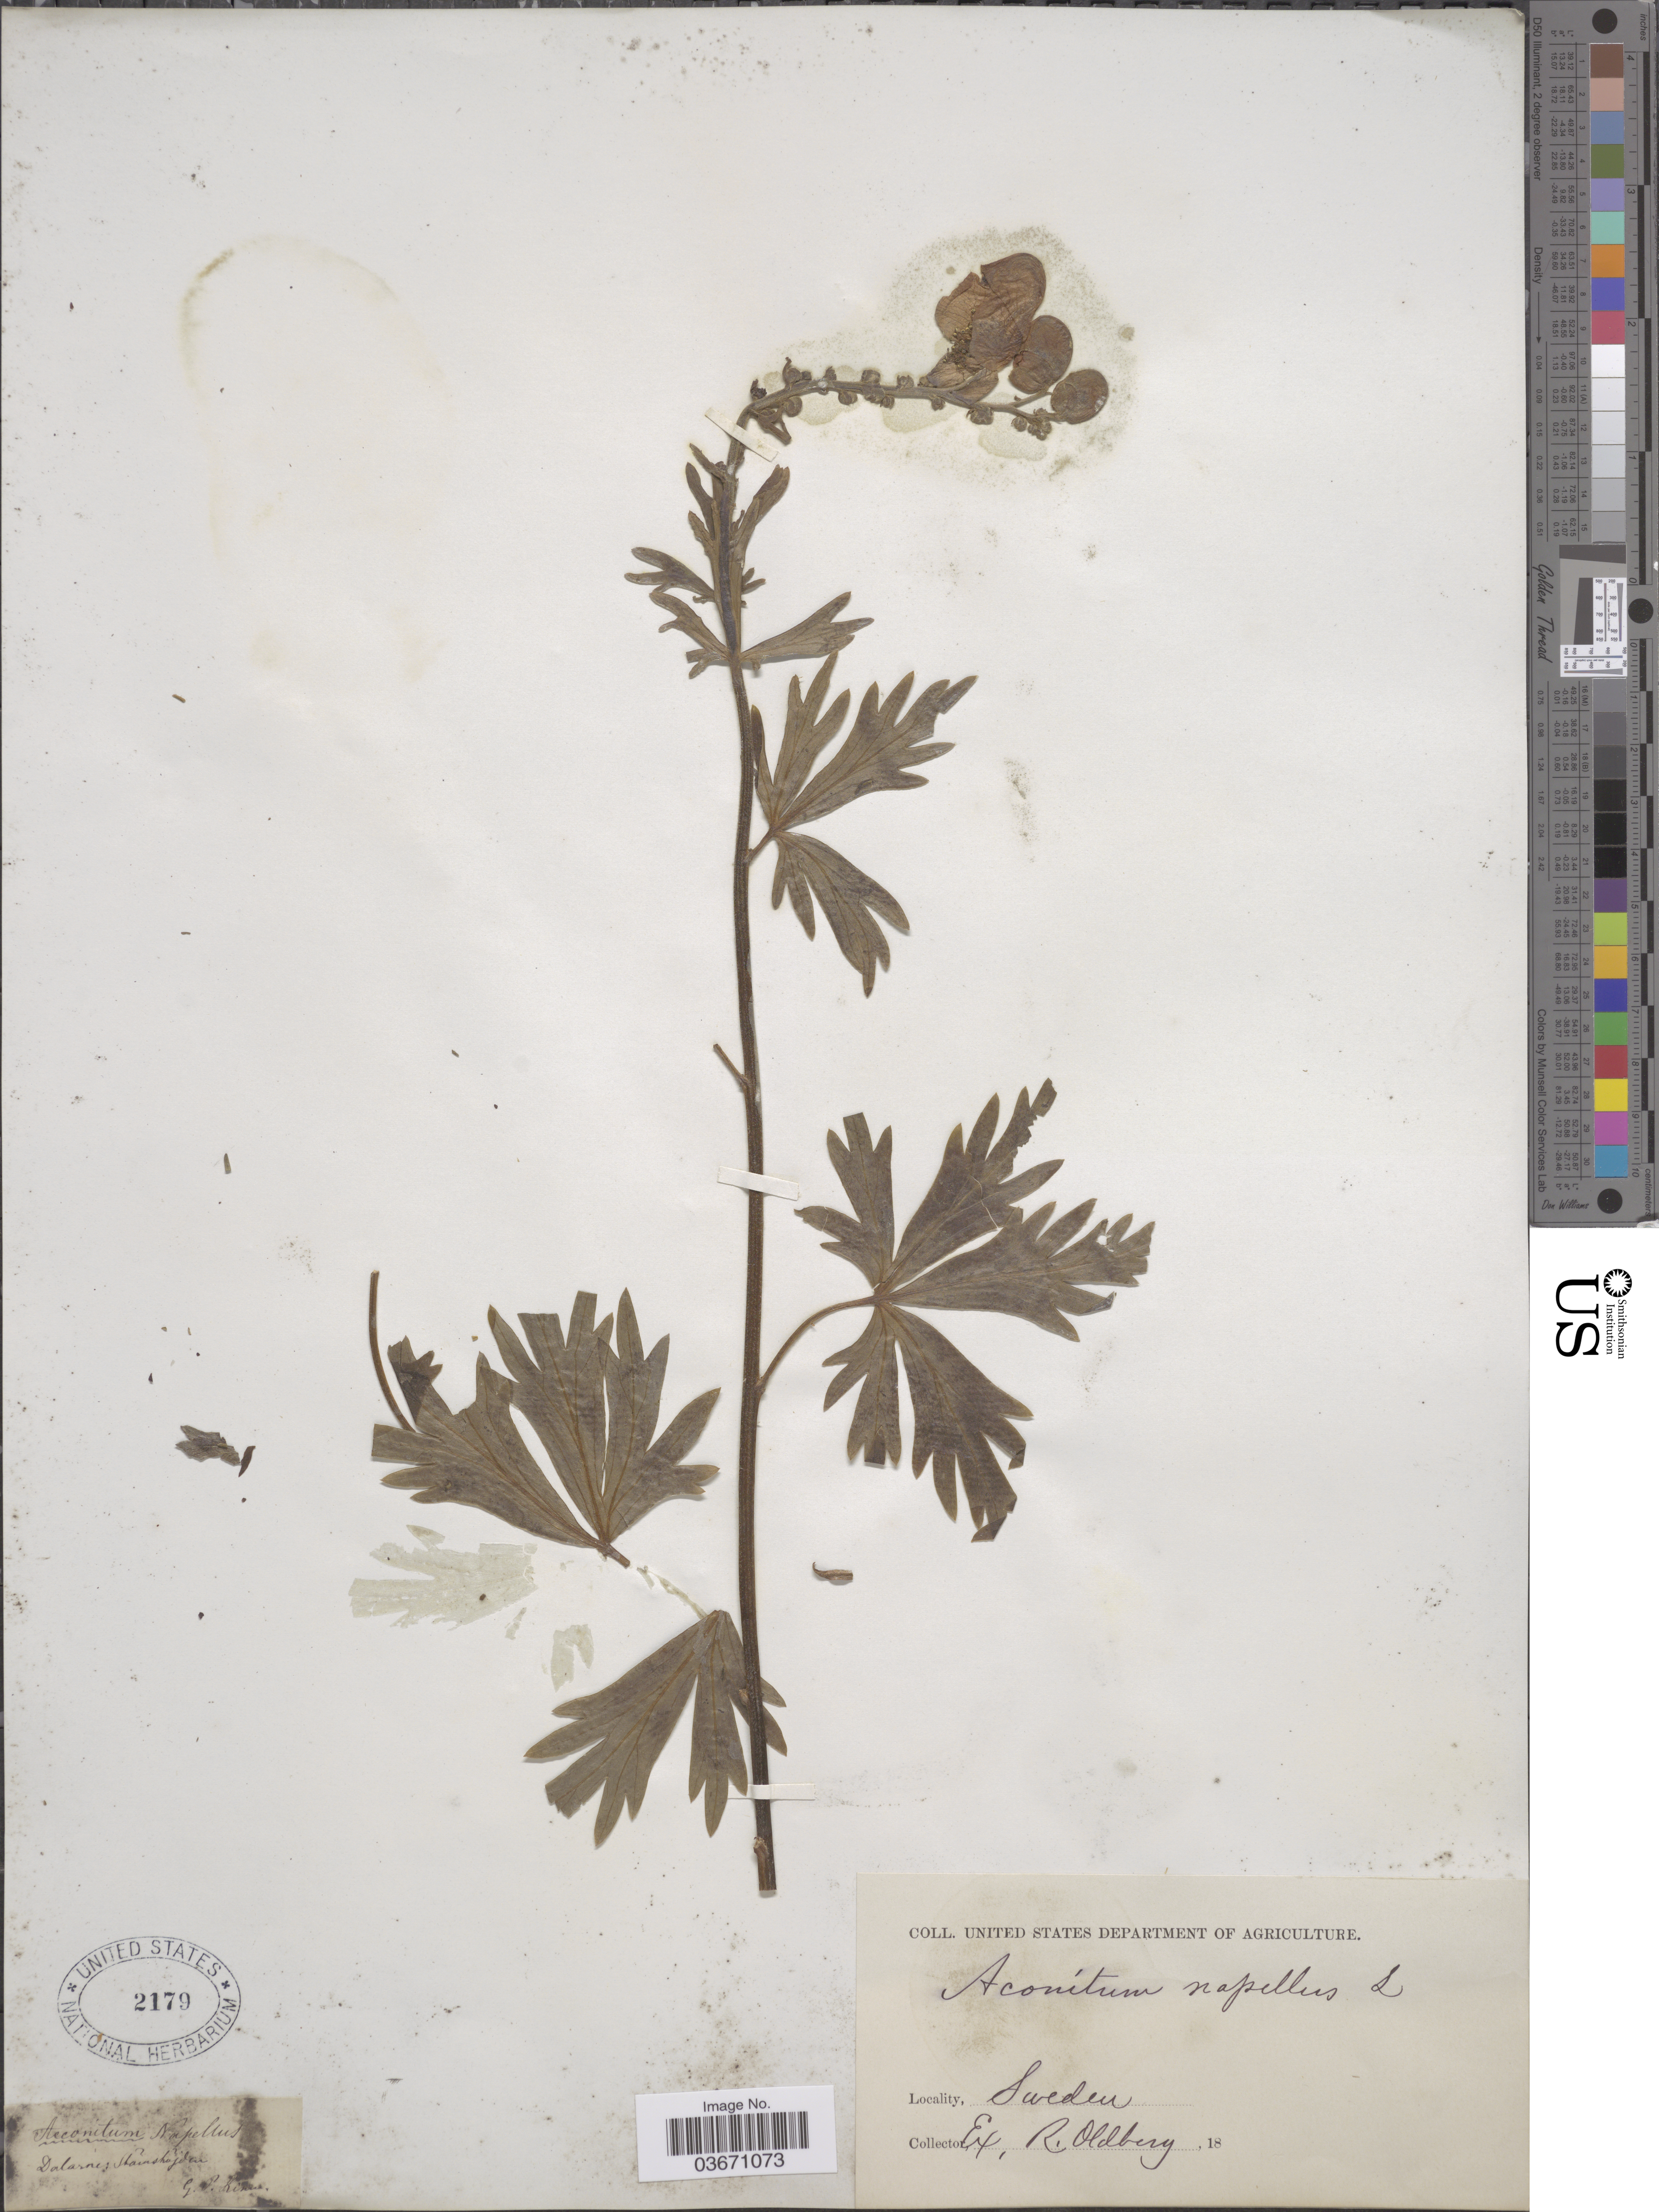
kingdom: Plantae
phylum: Tracheophyta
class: Magnoliopsida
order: Ranunculales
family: Ranunculaceae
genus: Aconitum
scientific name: Aconitum napellus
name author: L.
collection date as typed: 18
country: Sweden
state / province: Dalarna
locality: Dalarna: Stainshojdar. [interpreted]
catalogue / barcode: US 2179